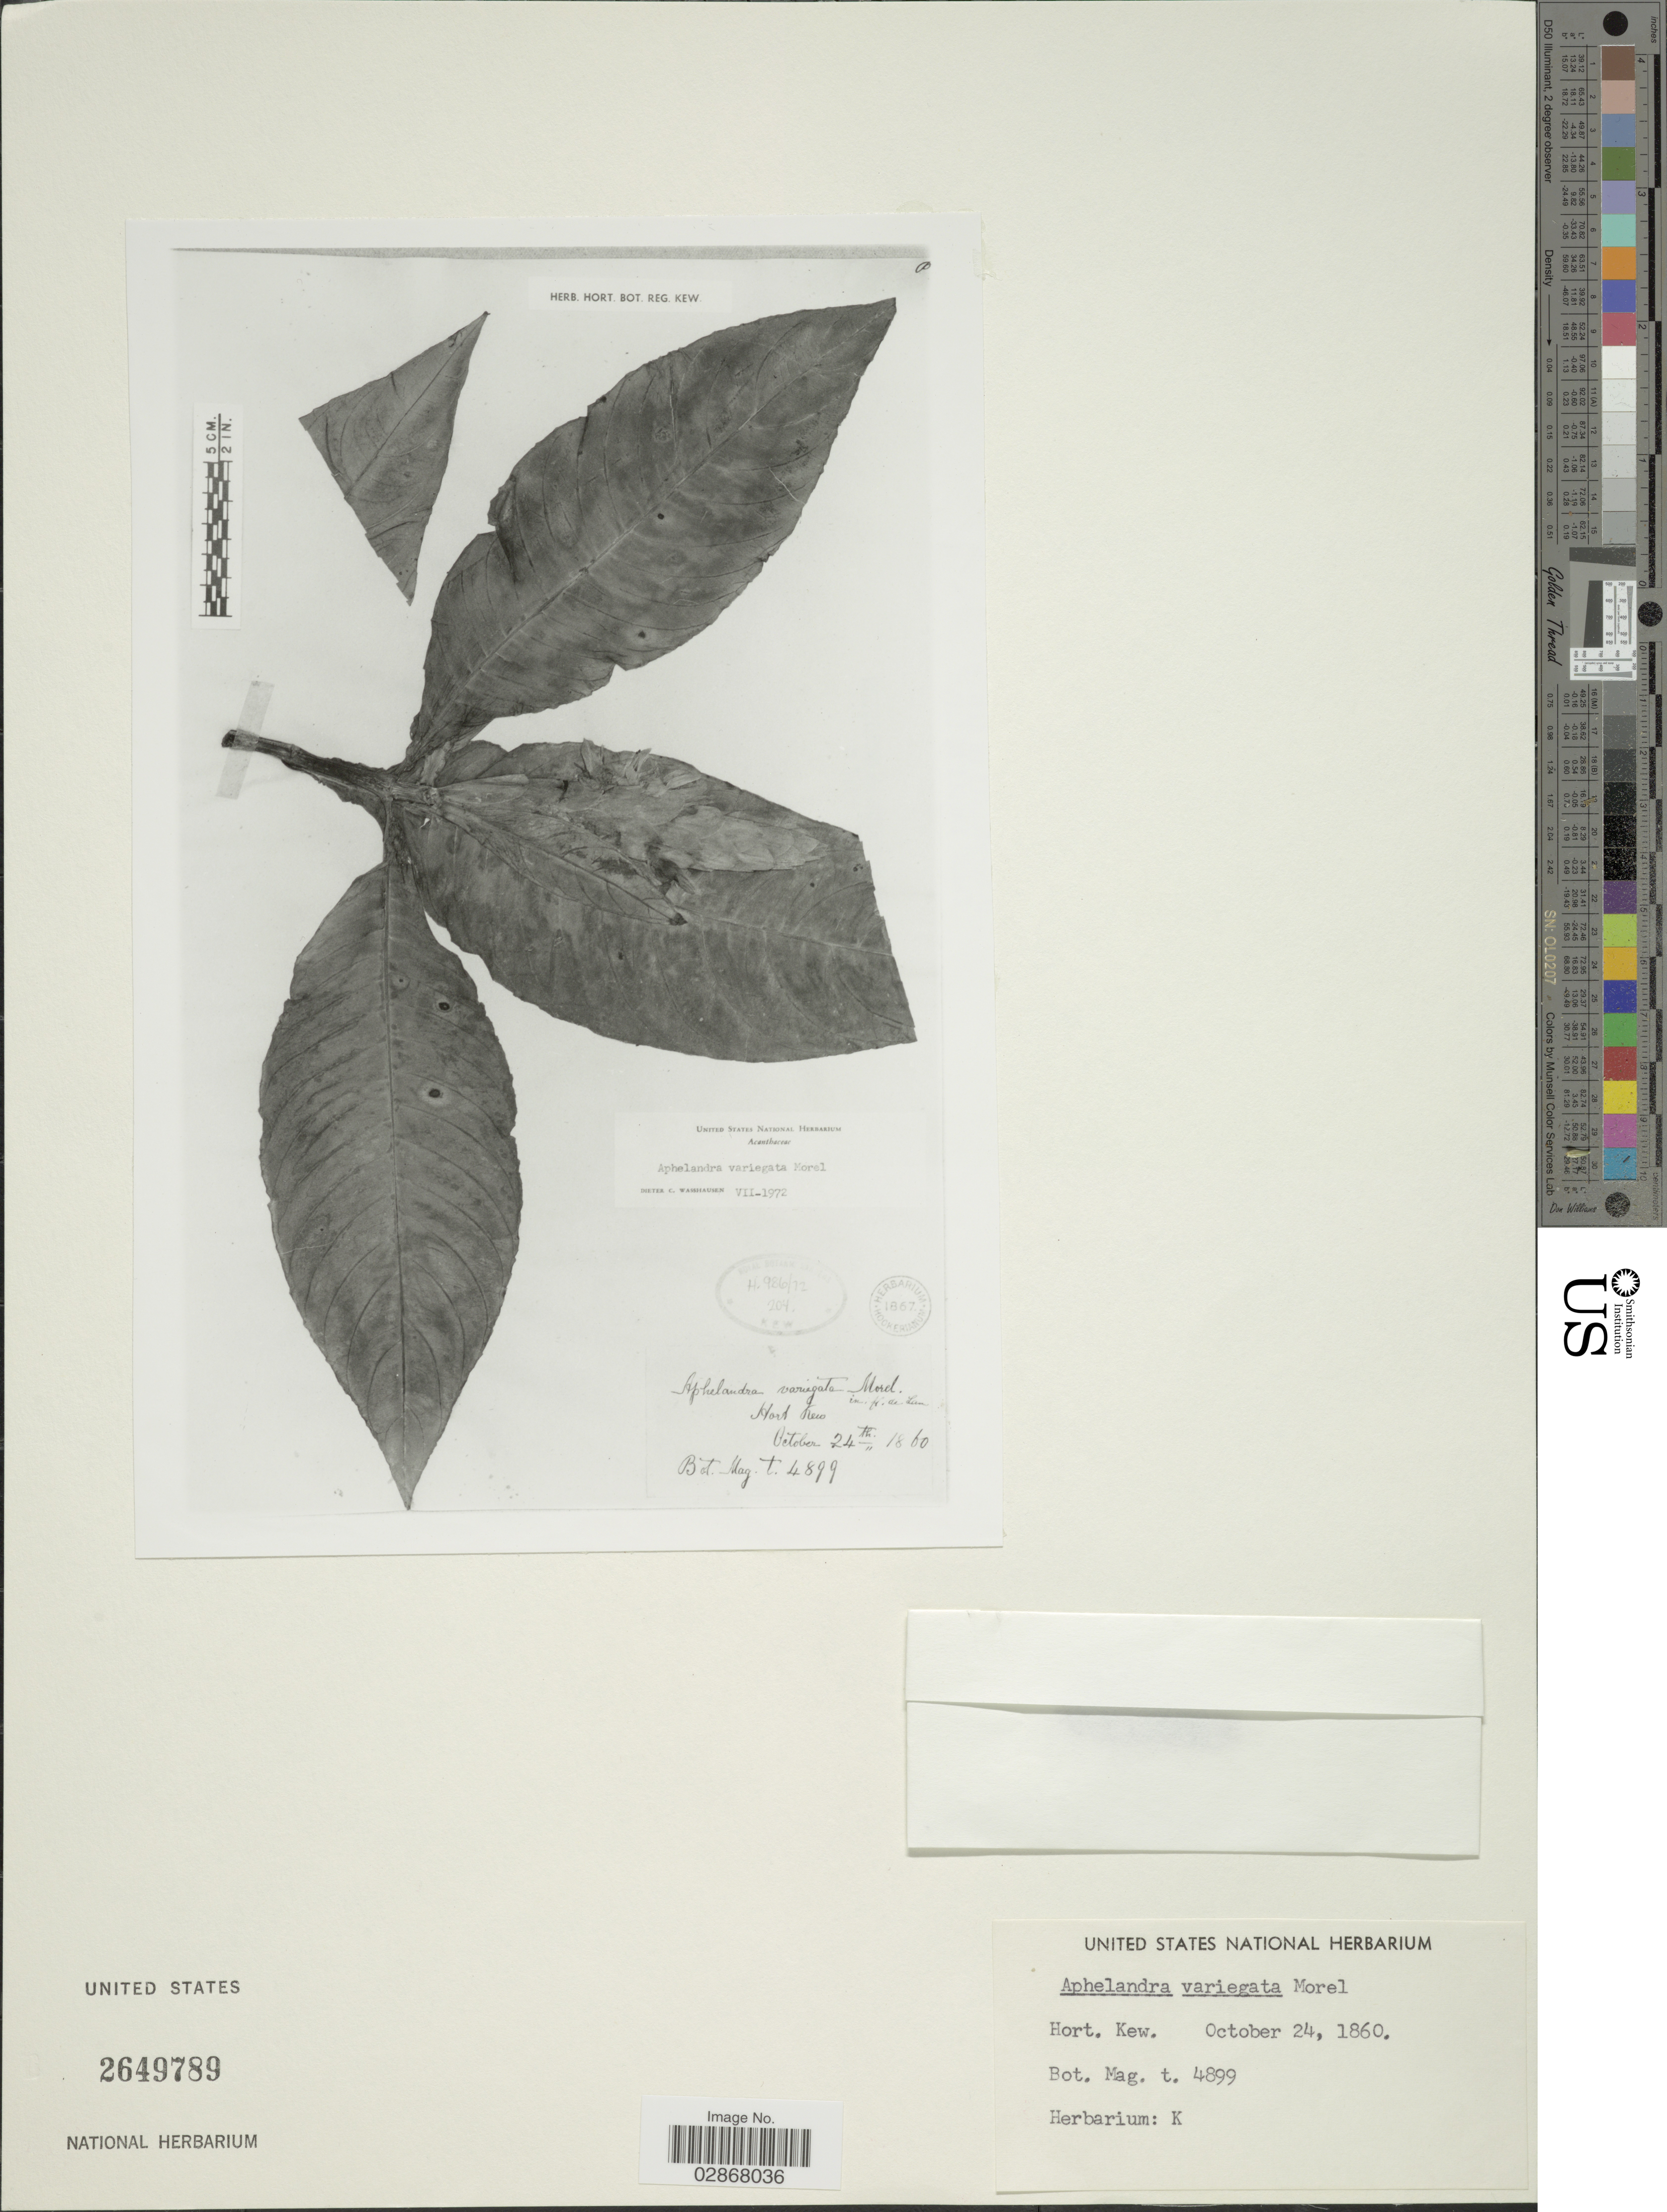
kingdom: Plantae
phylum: Tracheophyta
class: Magnoliopsida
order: Lamiales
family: Acanthaceae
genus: Aphelandra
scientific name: Aphelandra variegata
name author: C. Morel ex Planch.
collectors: Bot. Mag.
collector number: t.4899?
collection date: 1860-10-24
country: United Kingdom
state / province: England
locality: Hort. Kew.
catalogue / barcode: US 2649789